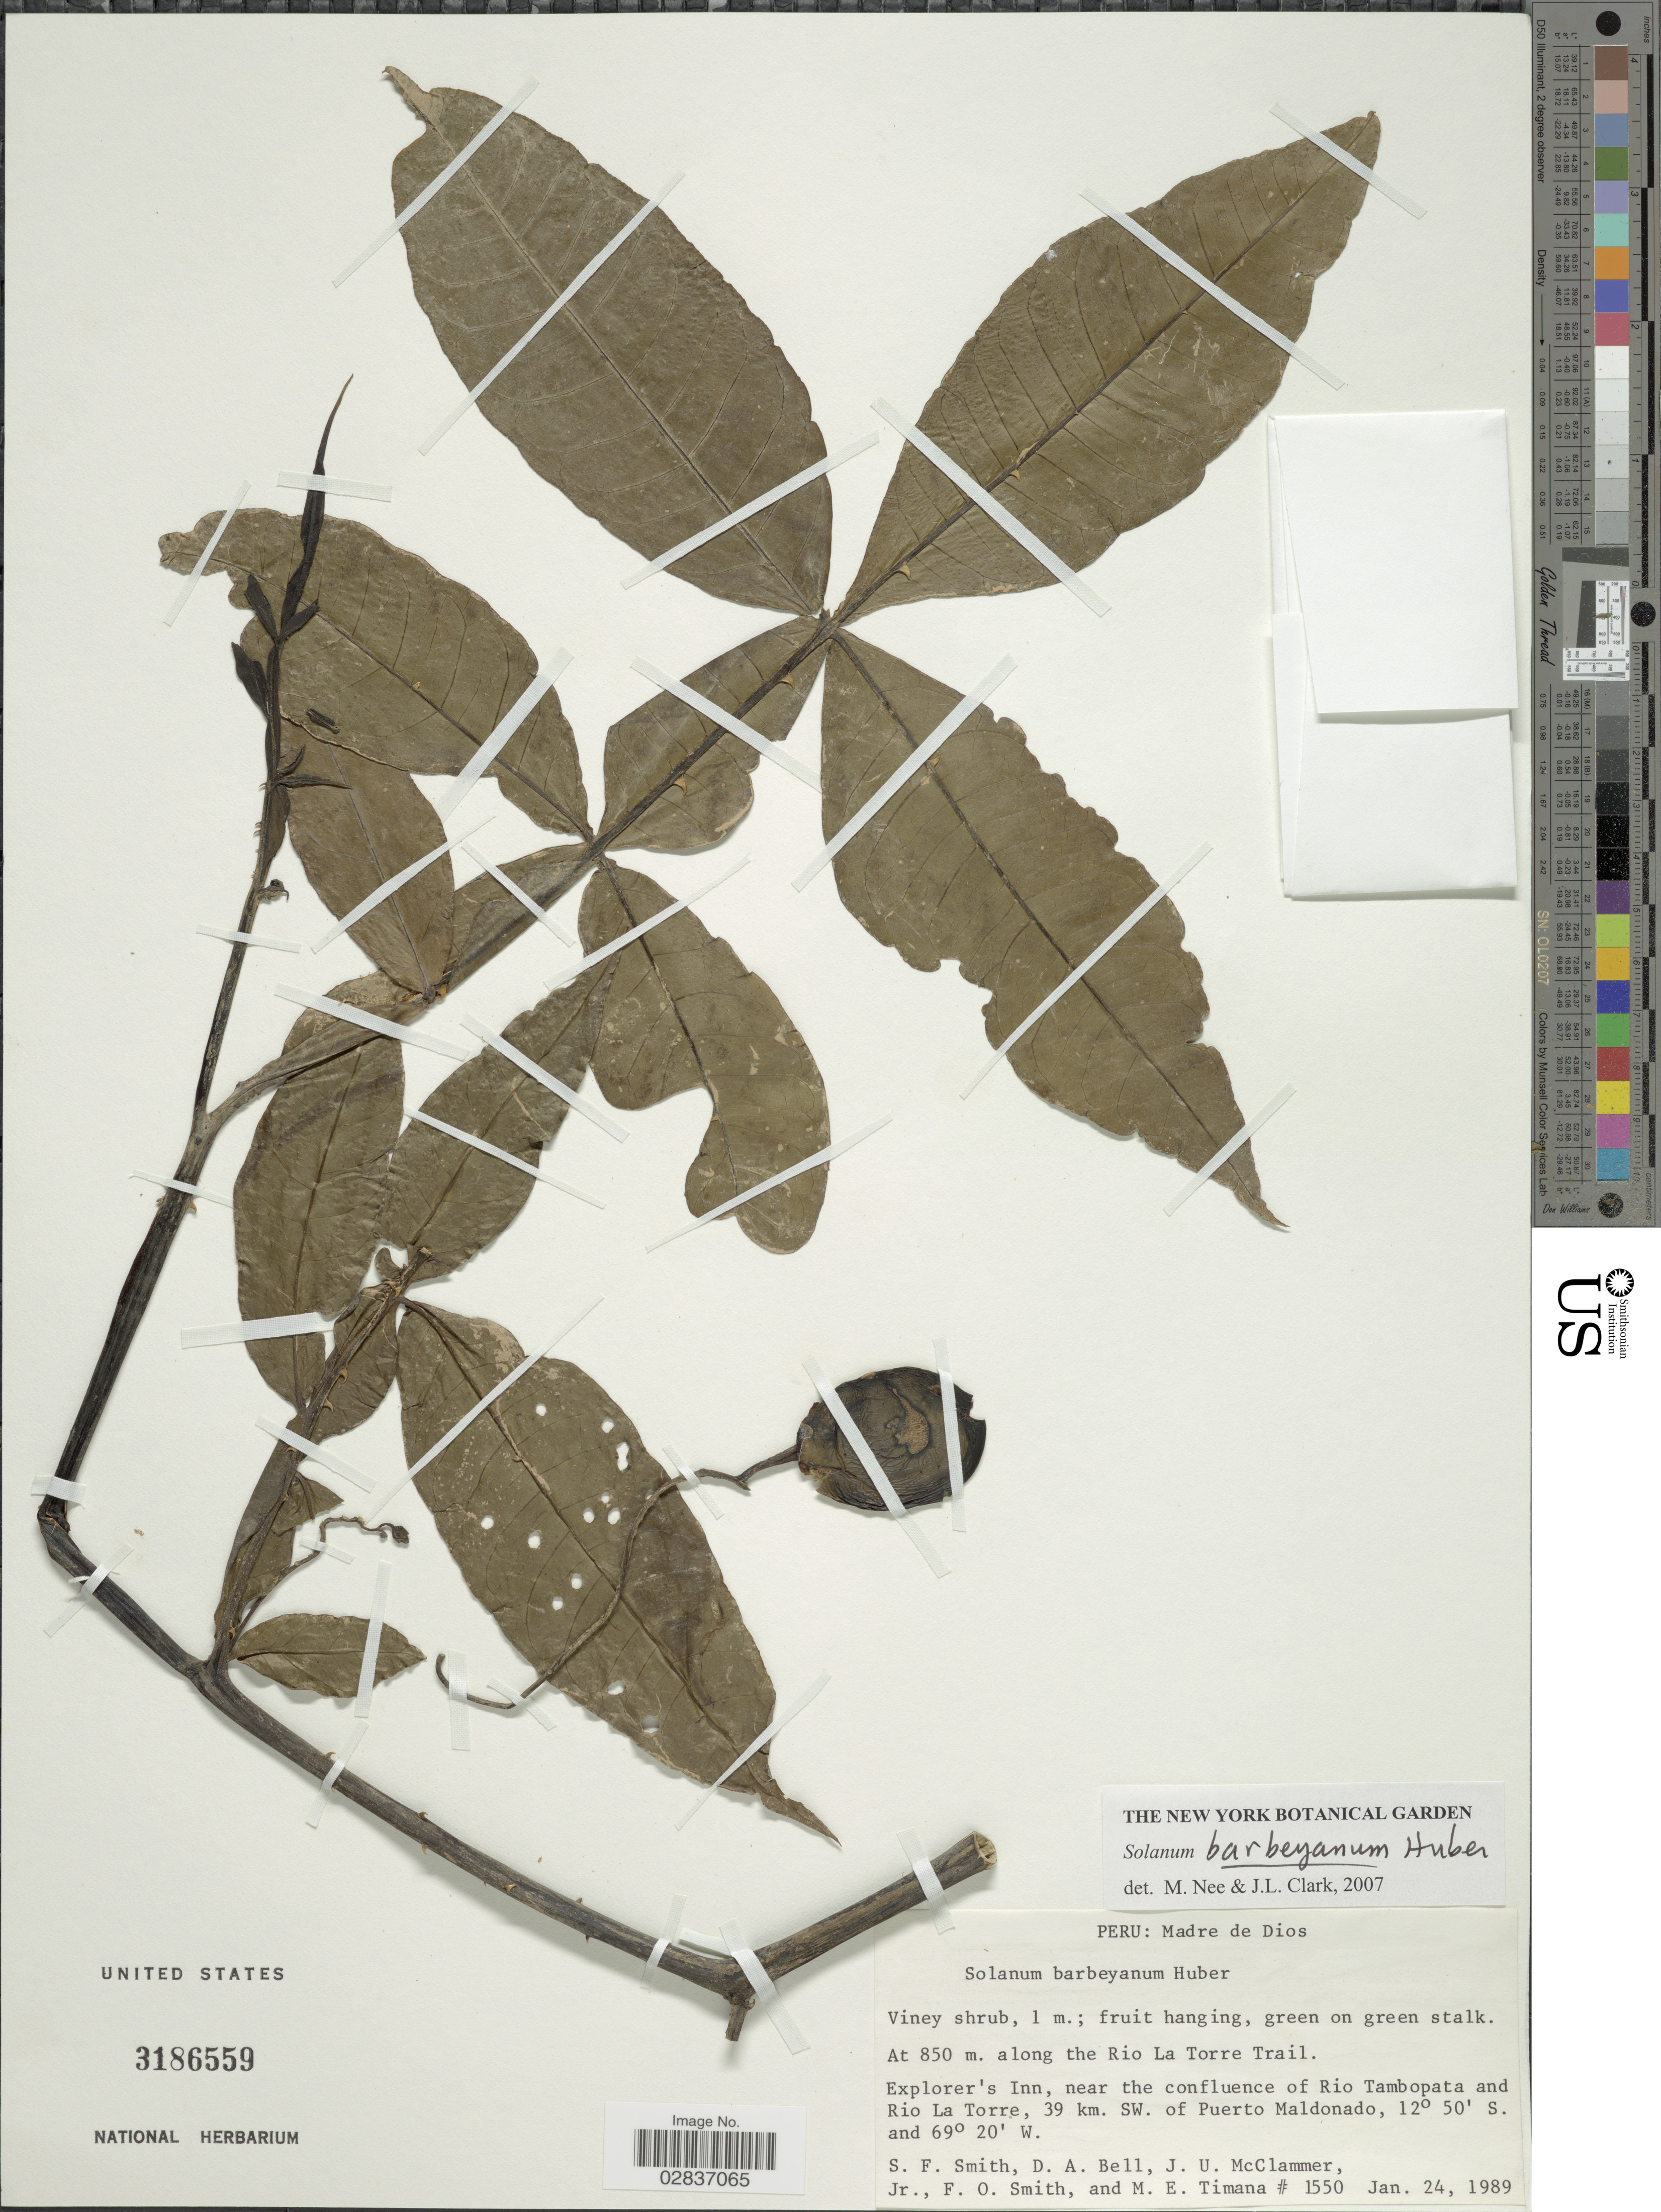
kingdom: Plantae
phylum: Tracheophyta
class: Magnoliopsida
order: Solanales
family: Solanaceae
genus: Solanum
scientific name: Solanum barbeyanum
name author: Huber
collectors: S.F. Smith, D. A. Bell, J. McClammer Jr. & F. Smith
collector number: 1550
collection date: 1989-01-24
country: Peru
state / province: Madre de Dios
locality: Along the Rio La Torre Trail. Explorer's Inn, near the confluence of Rio Tambopata and Rio La Torre, 39 km. SW. of Puerto Maldonado.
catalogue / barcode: US 3186559